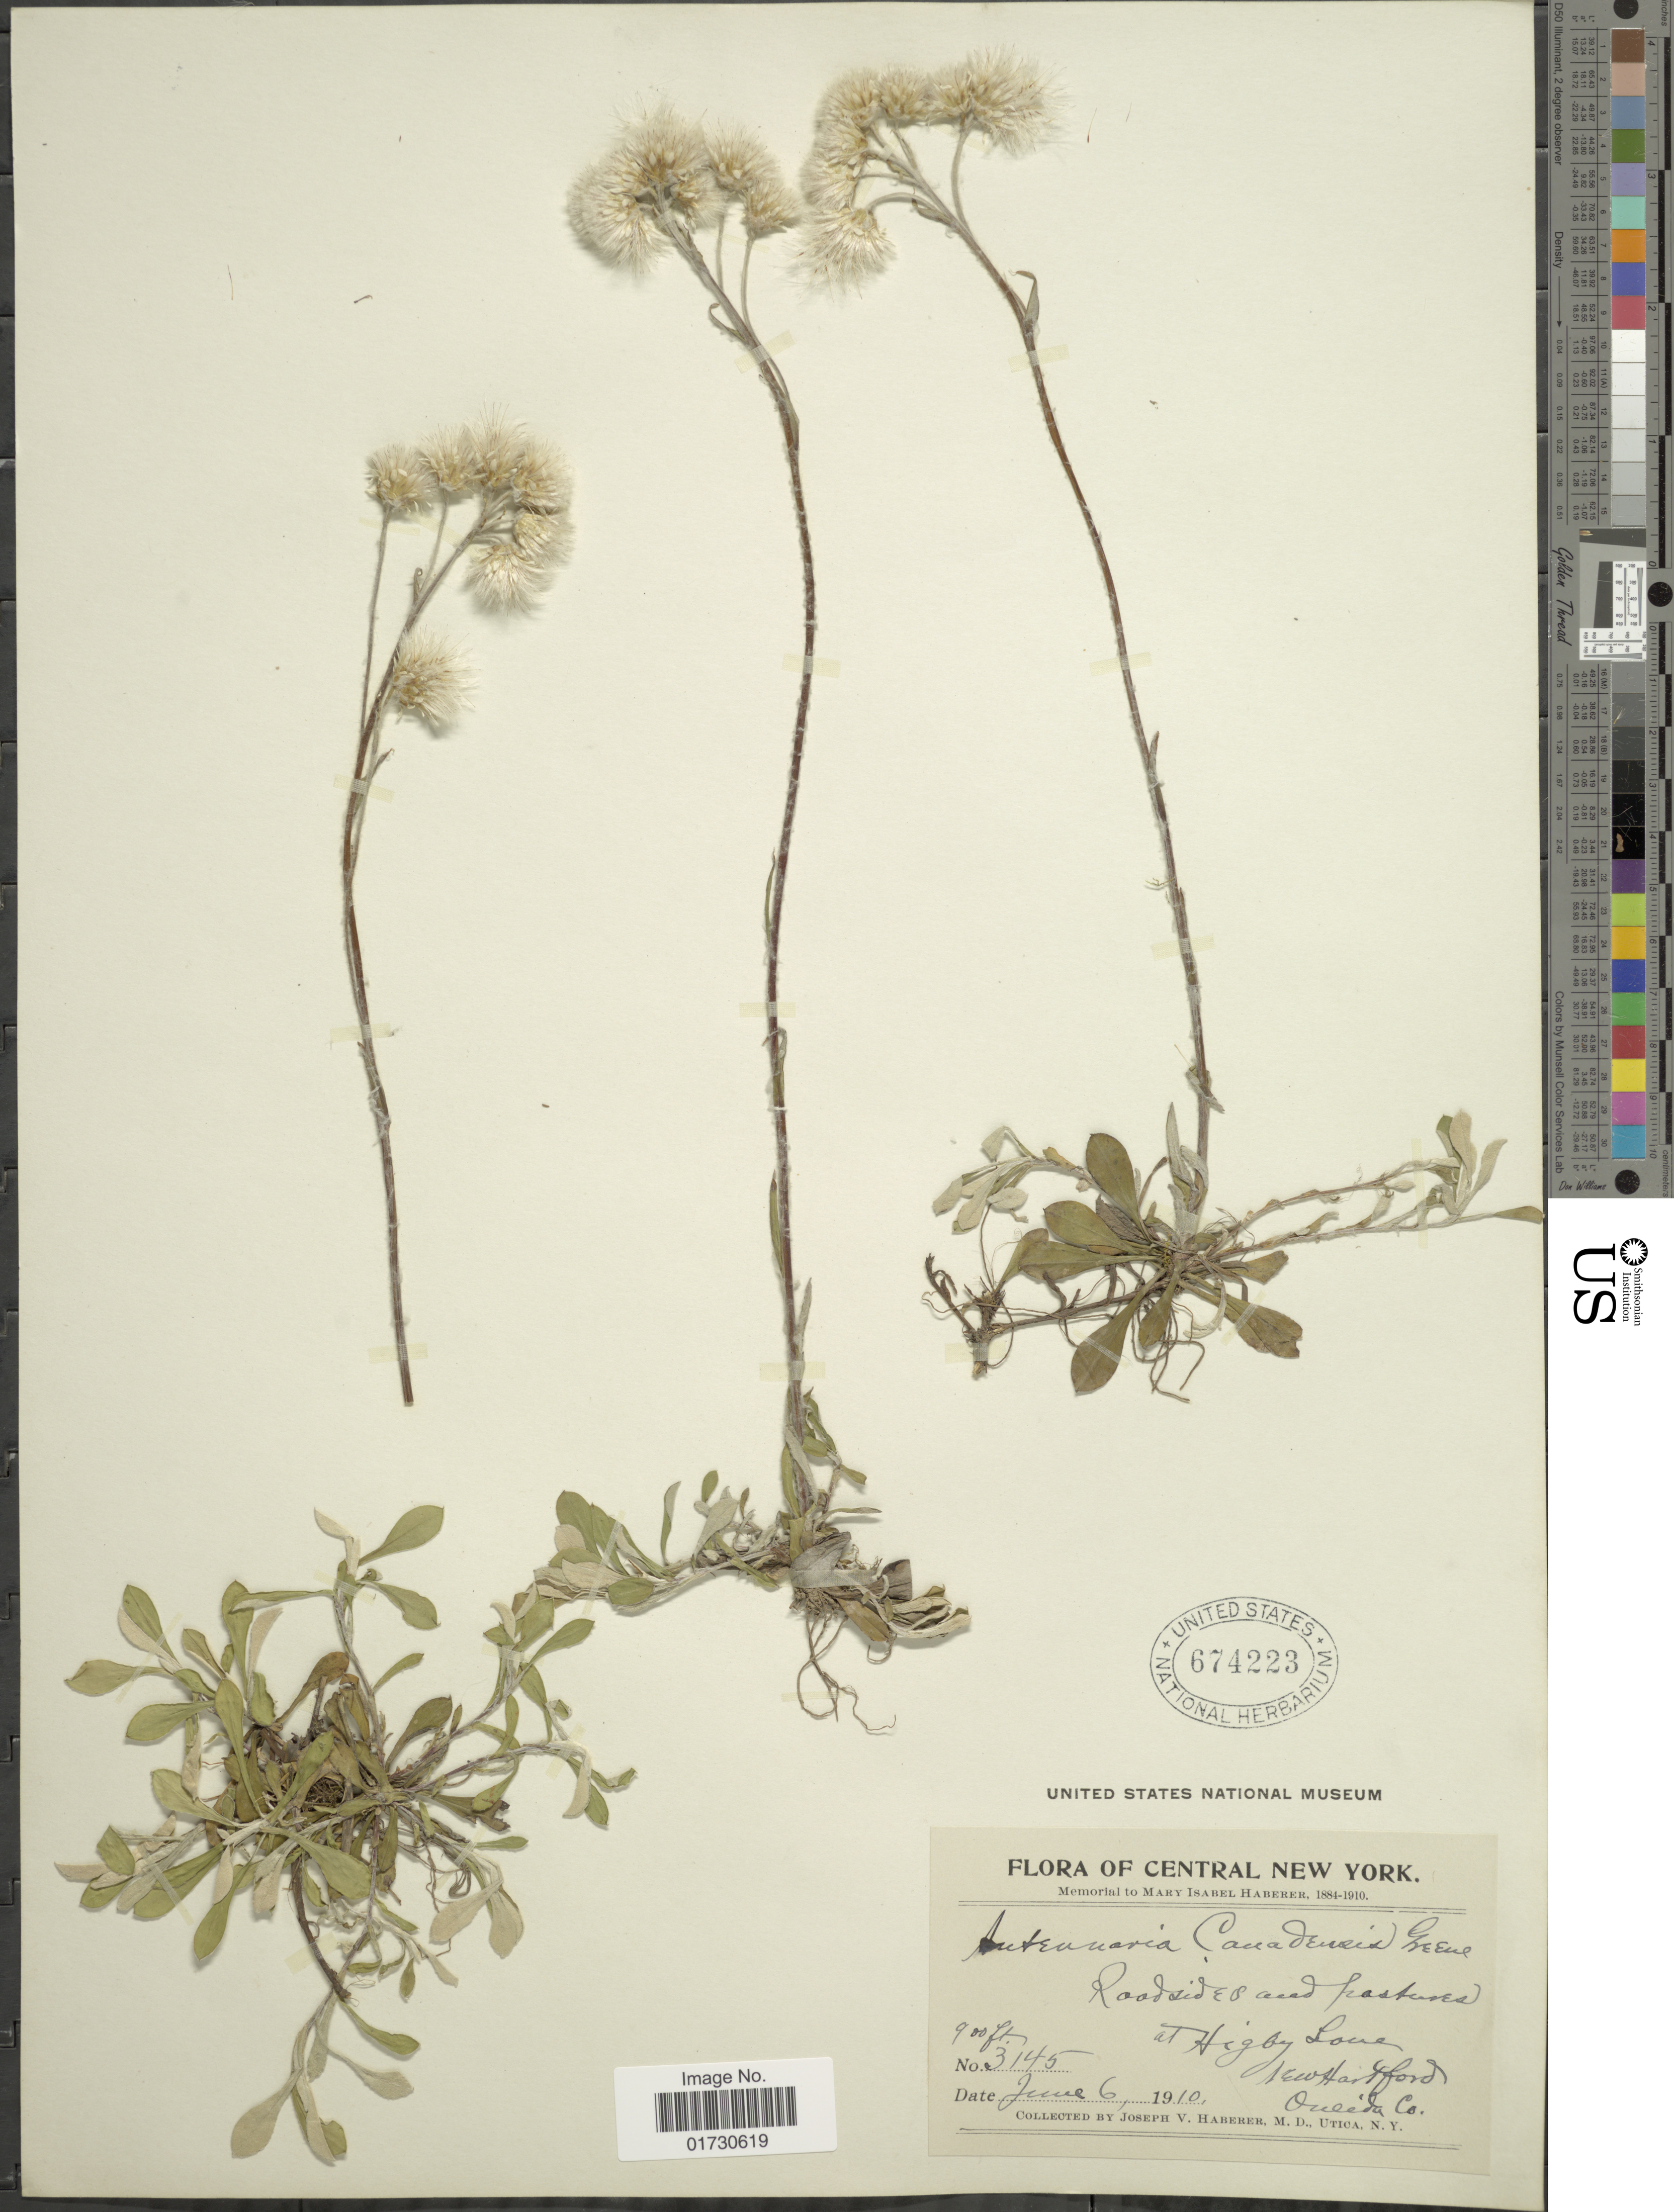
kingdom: Plantae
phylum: Tracheophyta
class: Magnoliopsida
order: Asterales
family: Asteraceae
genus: Antennaria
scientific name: Antennaria canadensis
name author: Greene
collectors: J. V. Haberer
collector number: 3145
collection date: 1910-06-06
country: United States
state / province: New York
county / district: Oneida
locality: Central New York, Roadside and pasture at Higby Love, NewHarford, Oneida Co.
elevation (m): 274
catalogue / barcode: US 674223